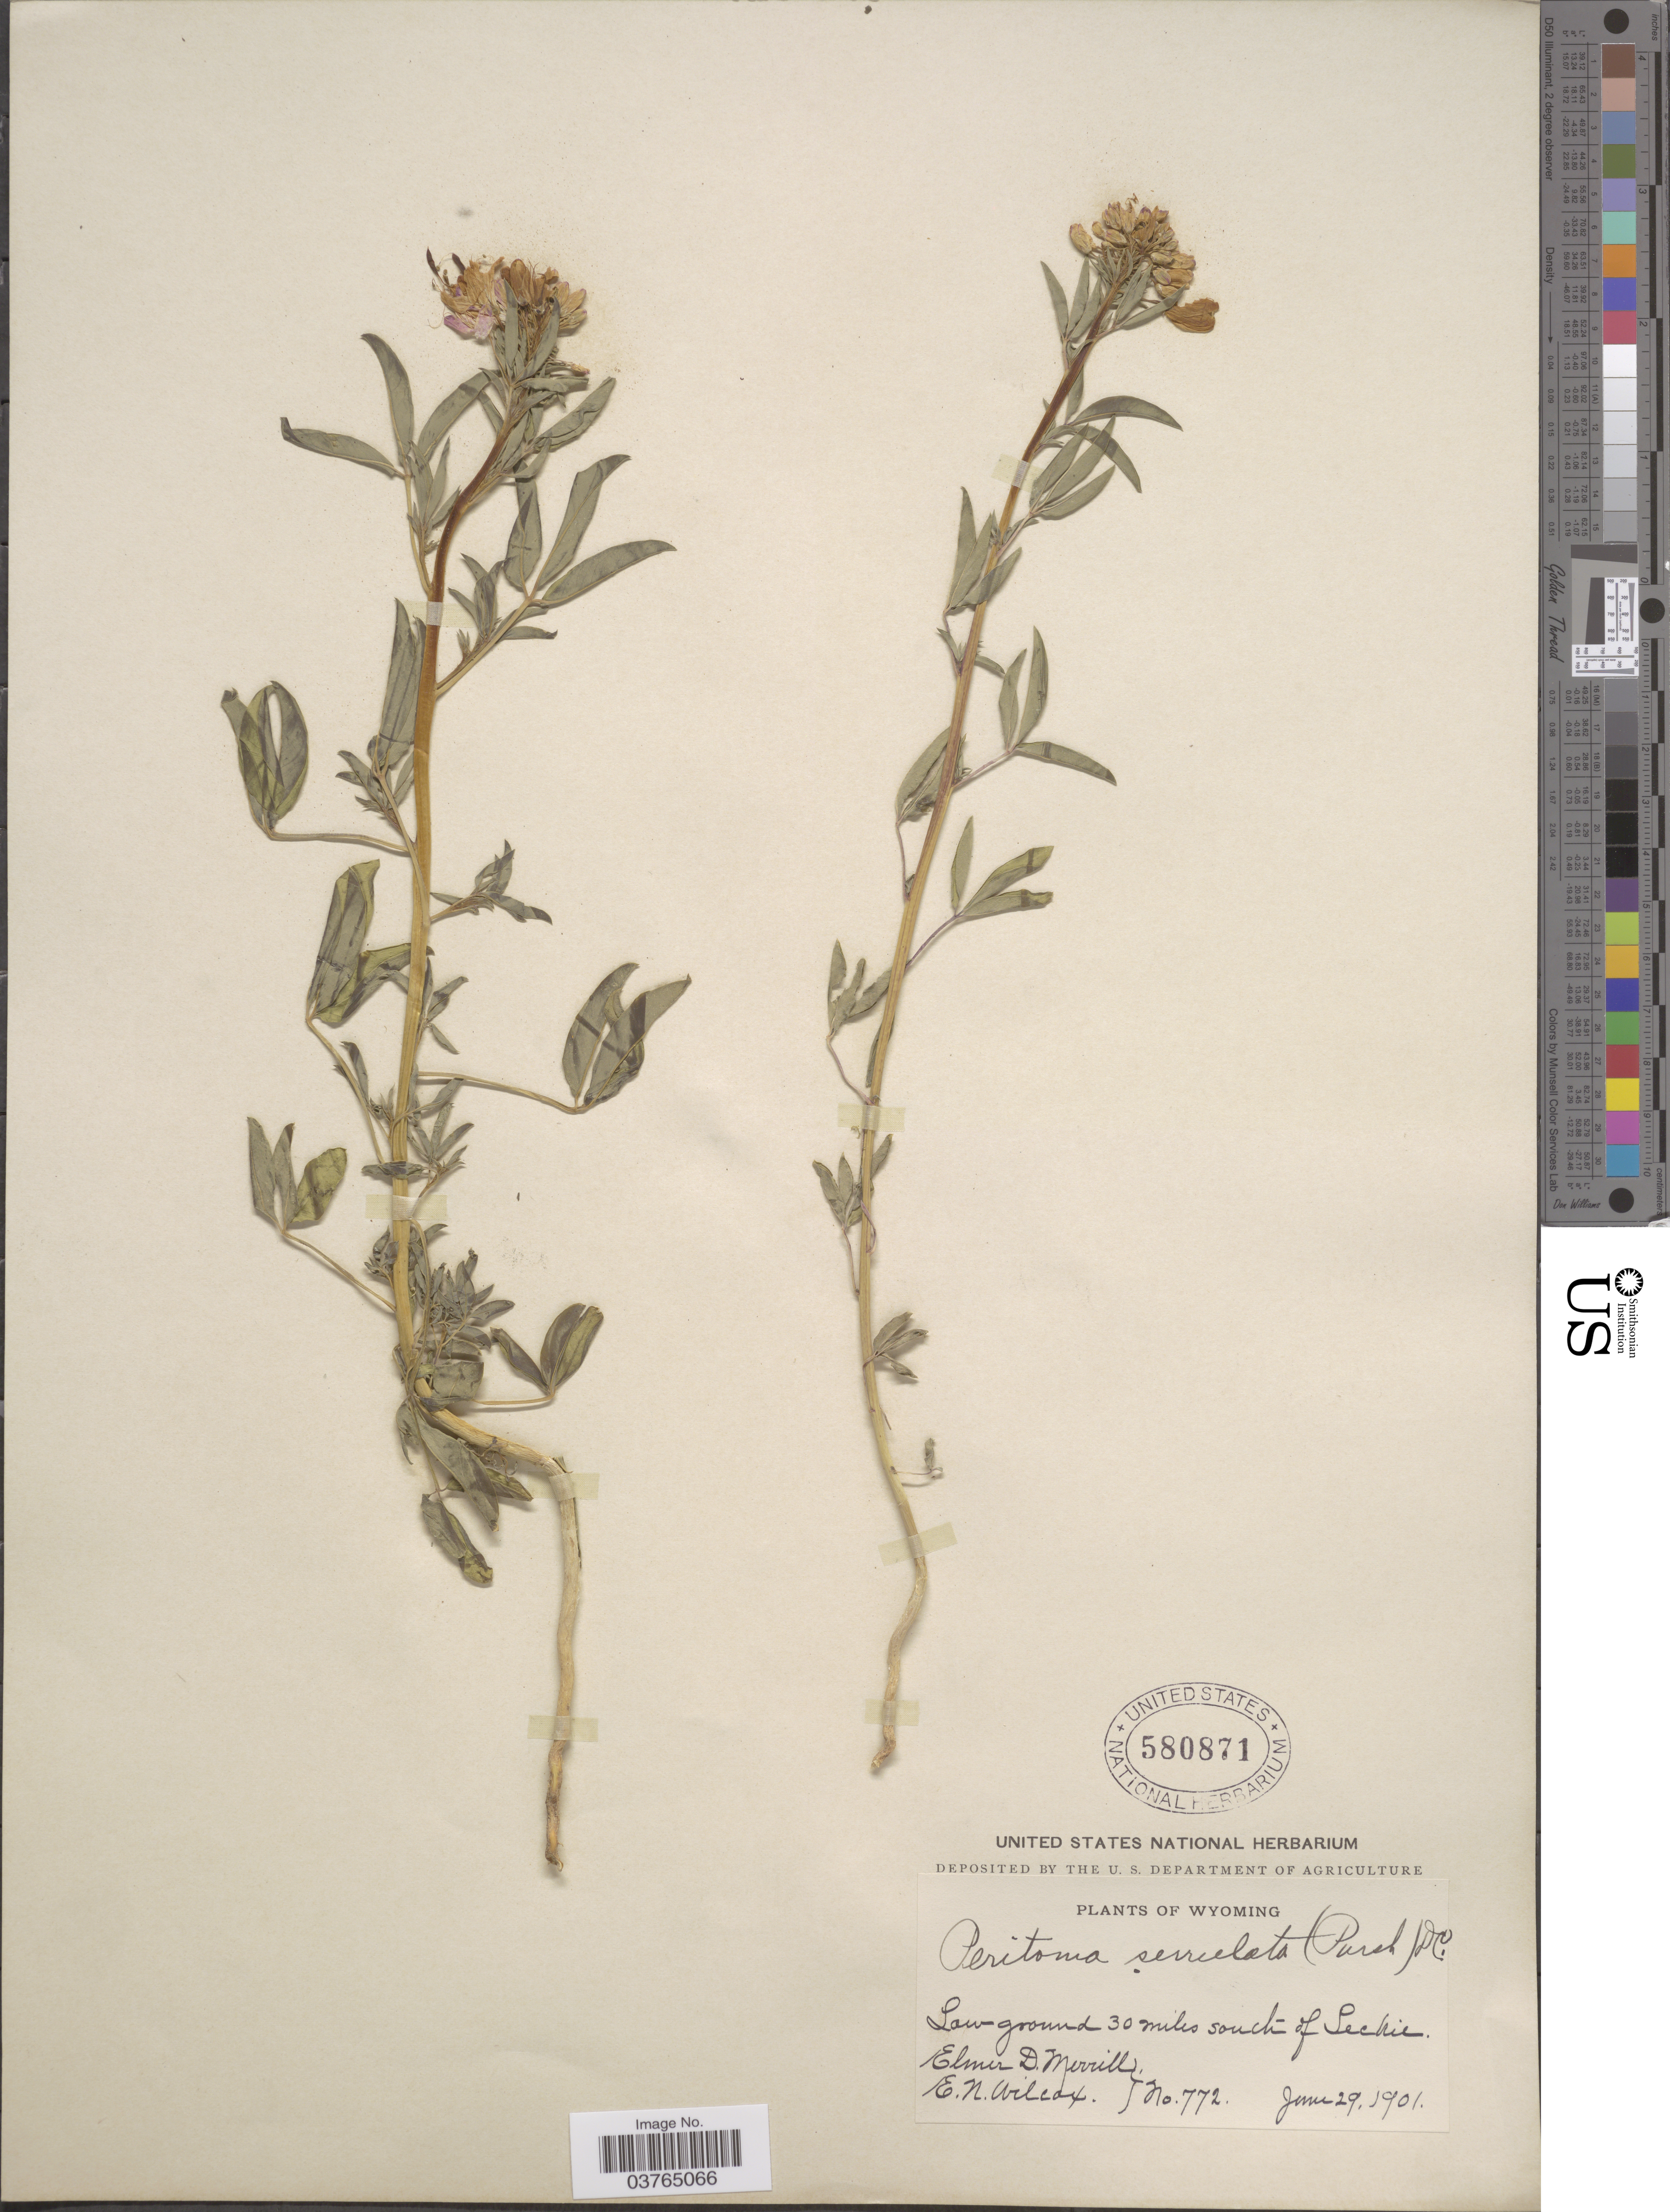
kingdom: Plantae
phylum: Tracheophyta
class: Magnoliopsida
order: Brassicales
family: Cleomaceae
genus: Cleomella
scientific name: Cleomella serrulata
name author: (Pursh) Roalson & J.C. Hall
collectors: E. D. Merrill & E. Wilcox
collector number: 772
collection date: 1901-06-29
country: United States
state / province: Wyoming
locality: Low ground 30 miles south of Leckie.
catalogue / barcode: US 580871